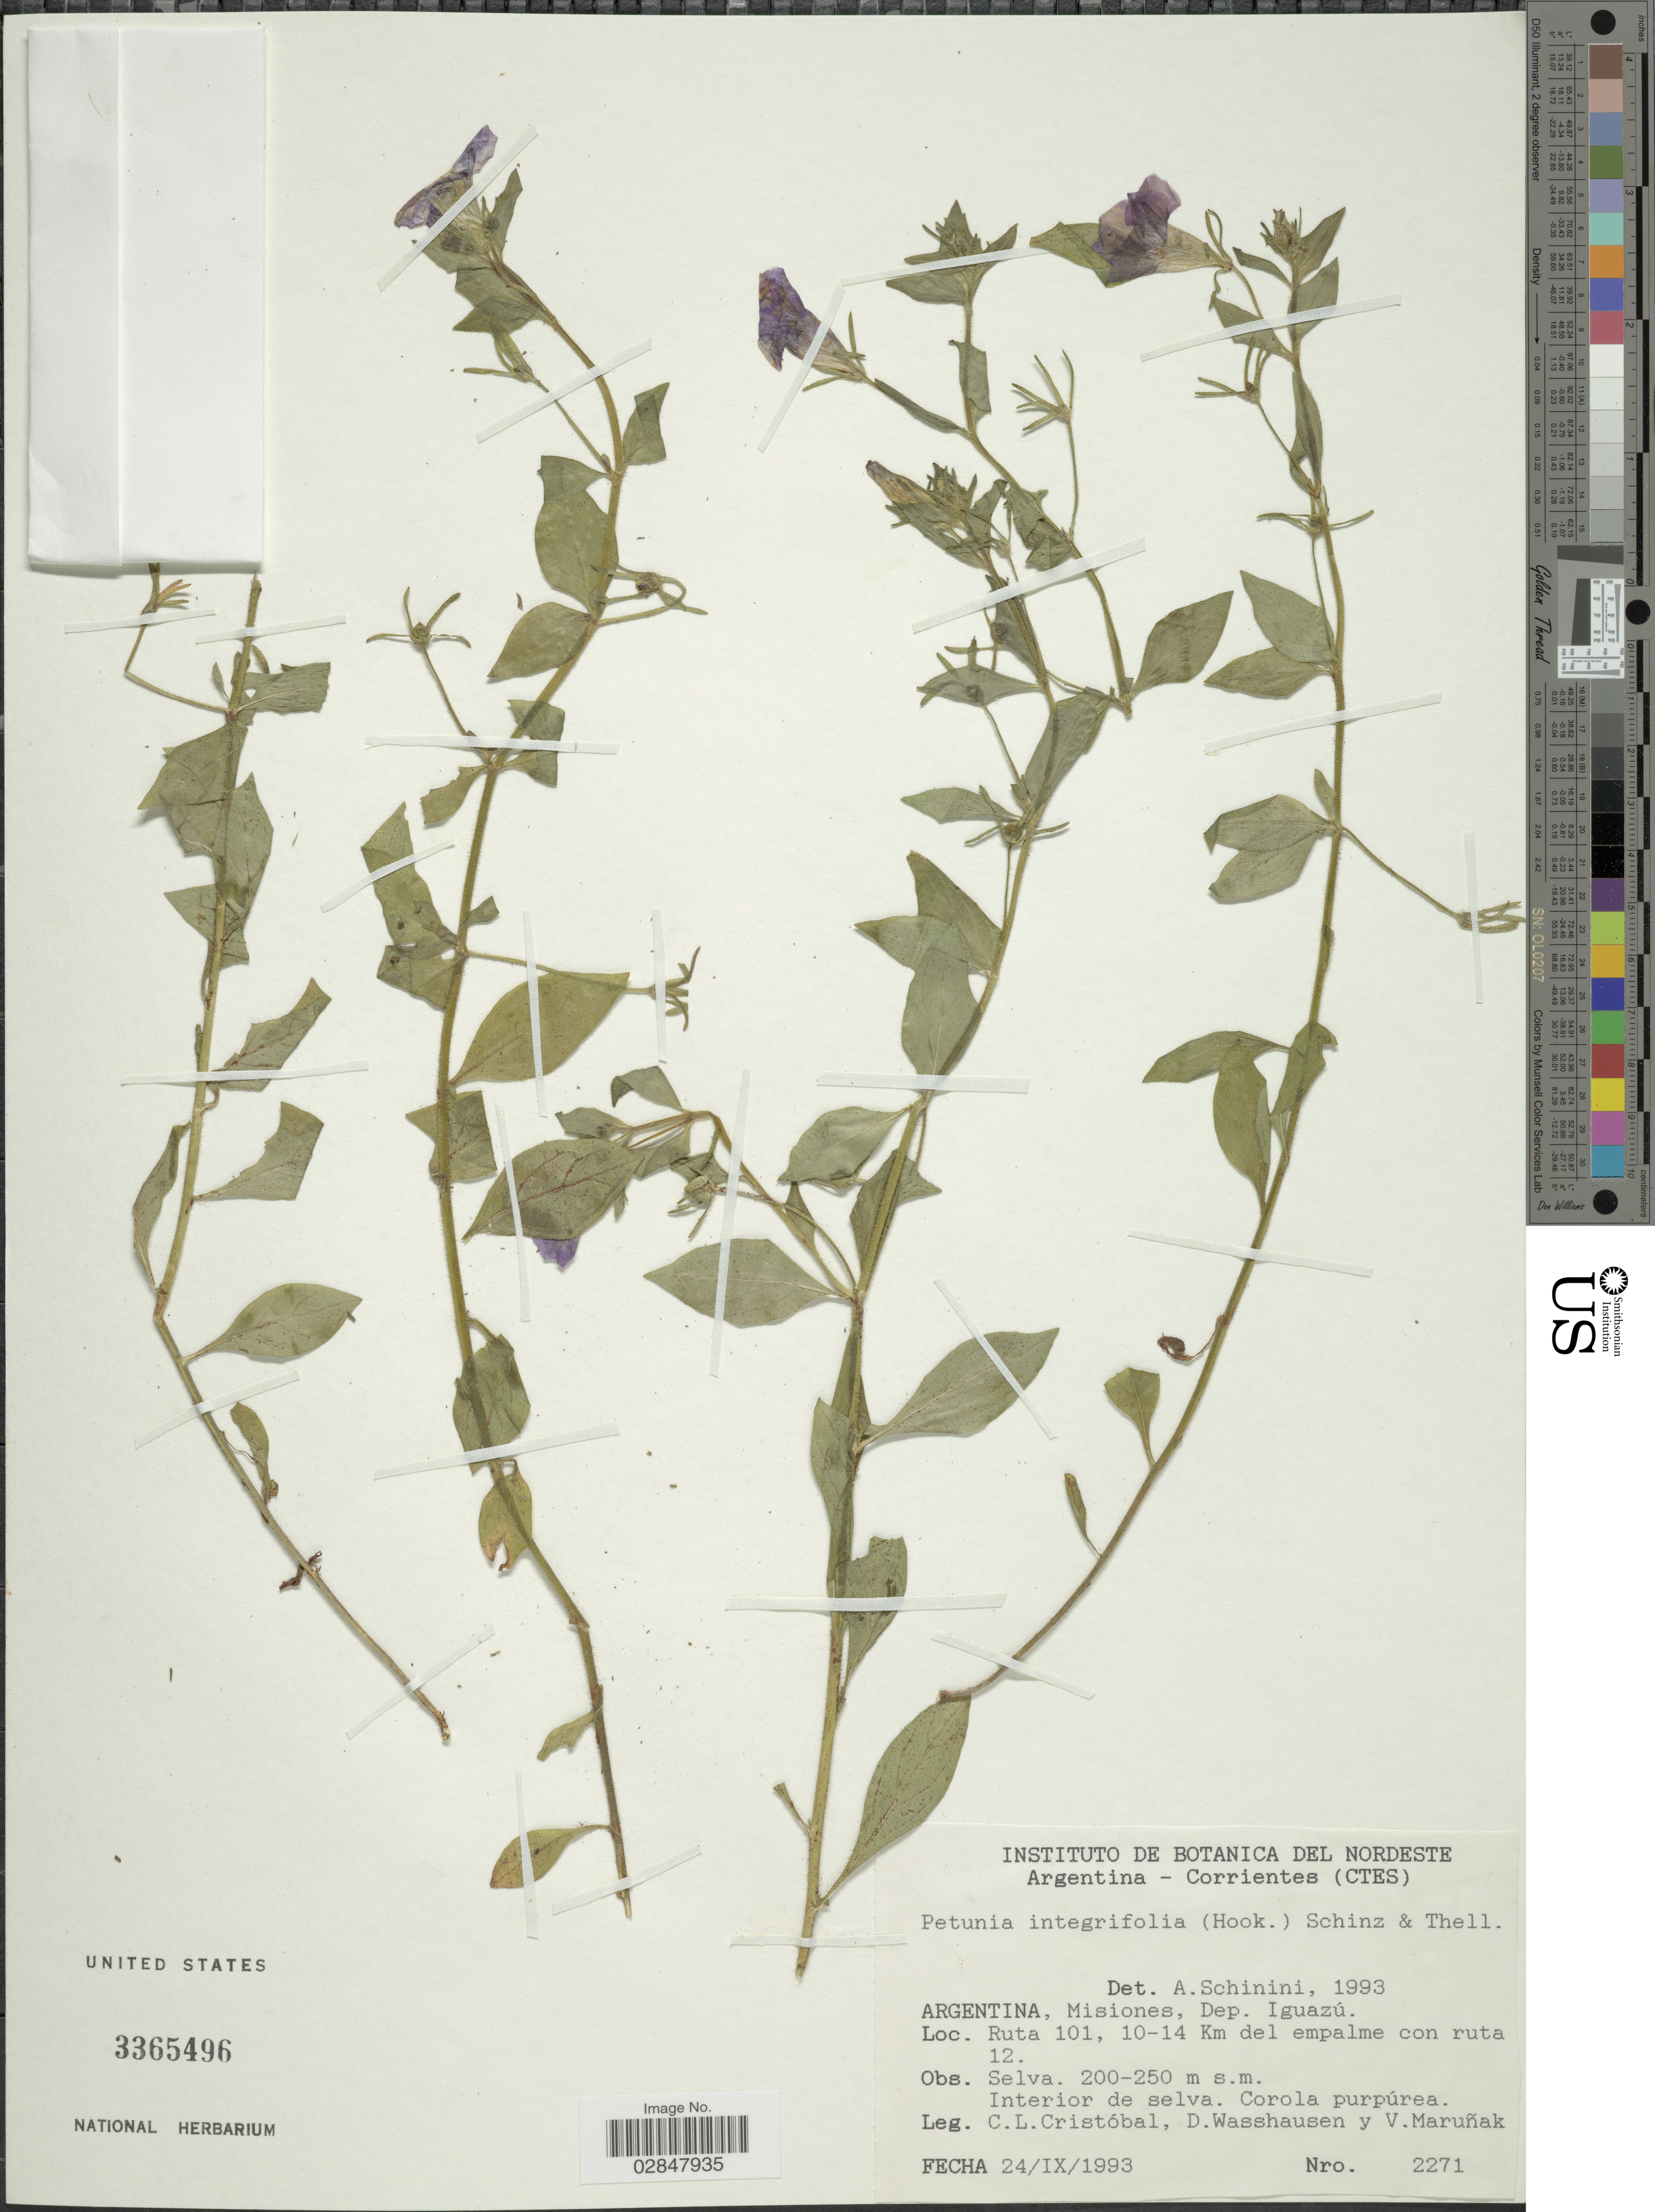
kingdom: Plantae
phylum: Tracheophyta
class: Magnoliopsida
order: Solanales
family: Solanaceae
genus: Petunia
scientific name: Petunia integrifolia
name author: (Hook.) Schinz & Thell.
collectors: C. L. Cristóbal, D. C. Wasshausen & V. Maruñak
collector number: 2271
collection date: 1993-09-24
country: Argentina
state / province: Misiones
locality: Dep. Iguazú, Ruta 101, 10-14 Km del empalme con ruta 12.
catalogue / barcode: US 3365496